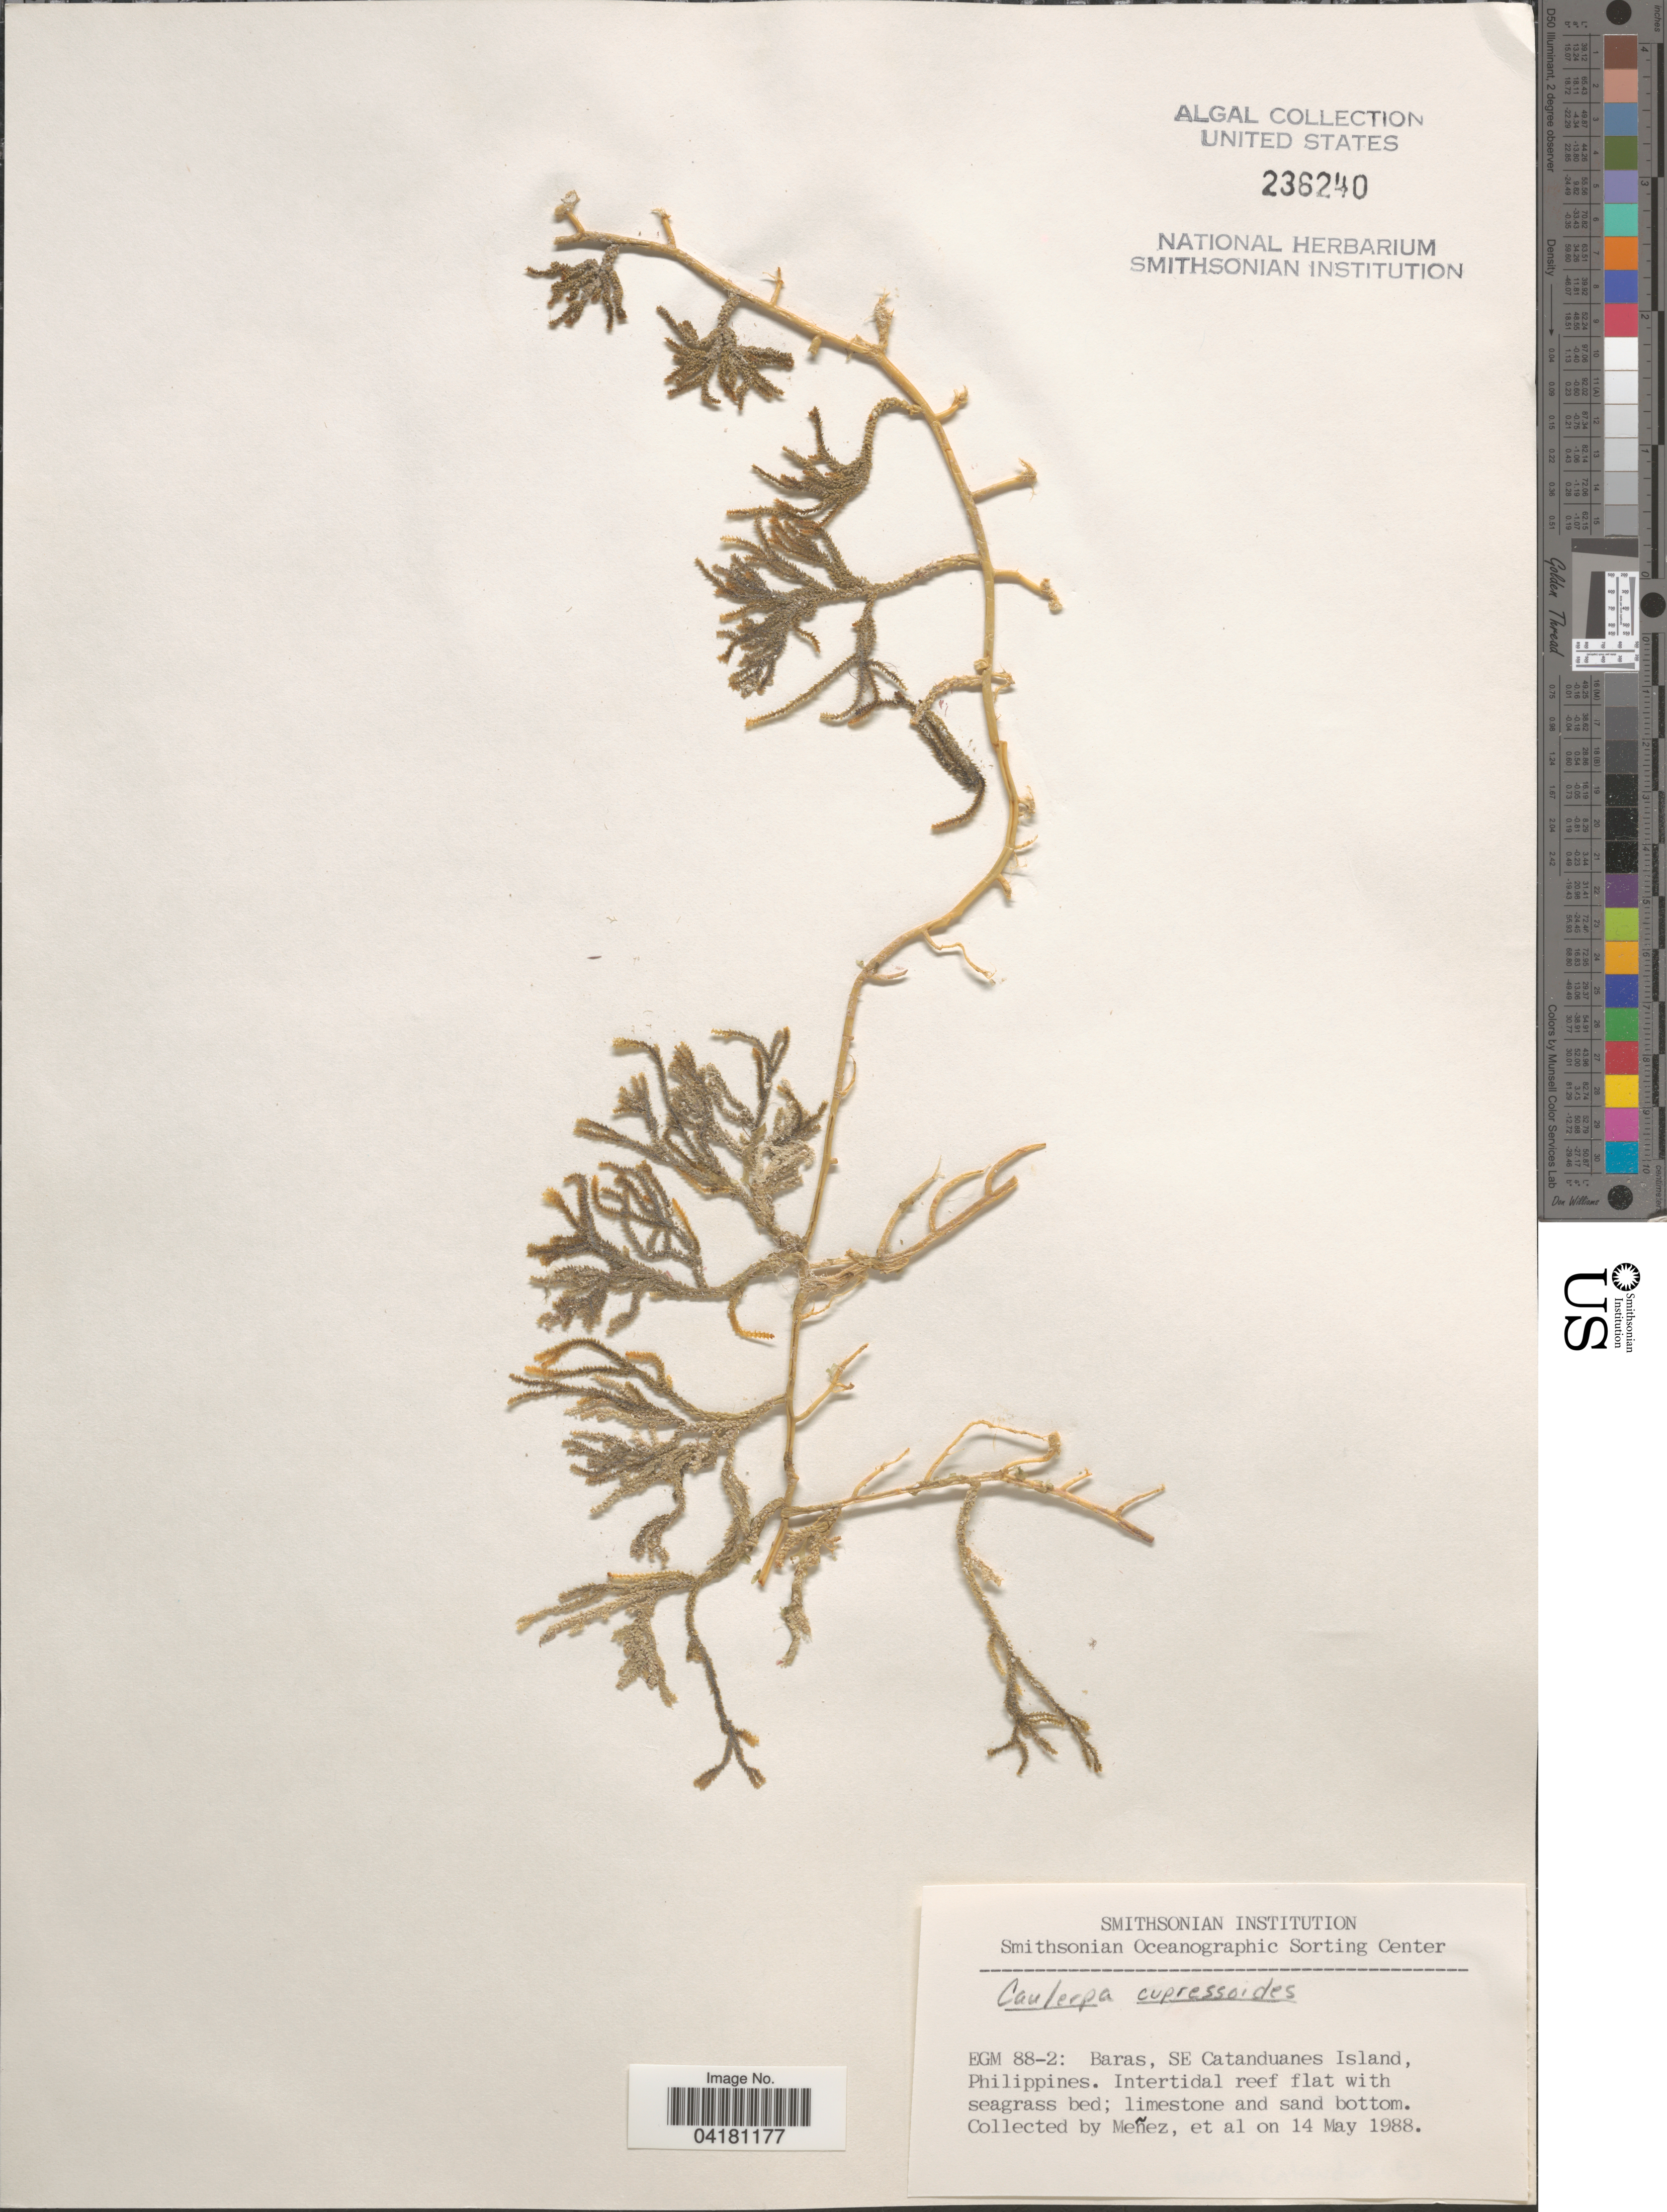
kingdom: Plantae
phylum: Chlorophyta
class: Ulvophyceae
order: Bryopsidales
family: Caulerpaceae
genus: Caulerpa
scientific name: Caulerpa cupressoides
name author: (Vahl) C. Agardh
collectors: Menez & et al.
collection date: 1988-05-14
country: Philippines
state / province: Bicol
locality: EGM 88-2: Baras, SE Catanduanes Island.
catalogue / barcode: US 236240